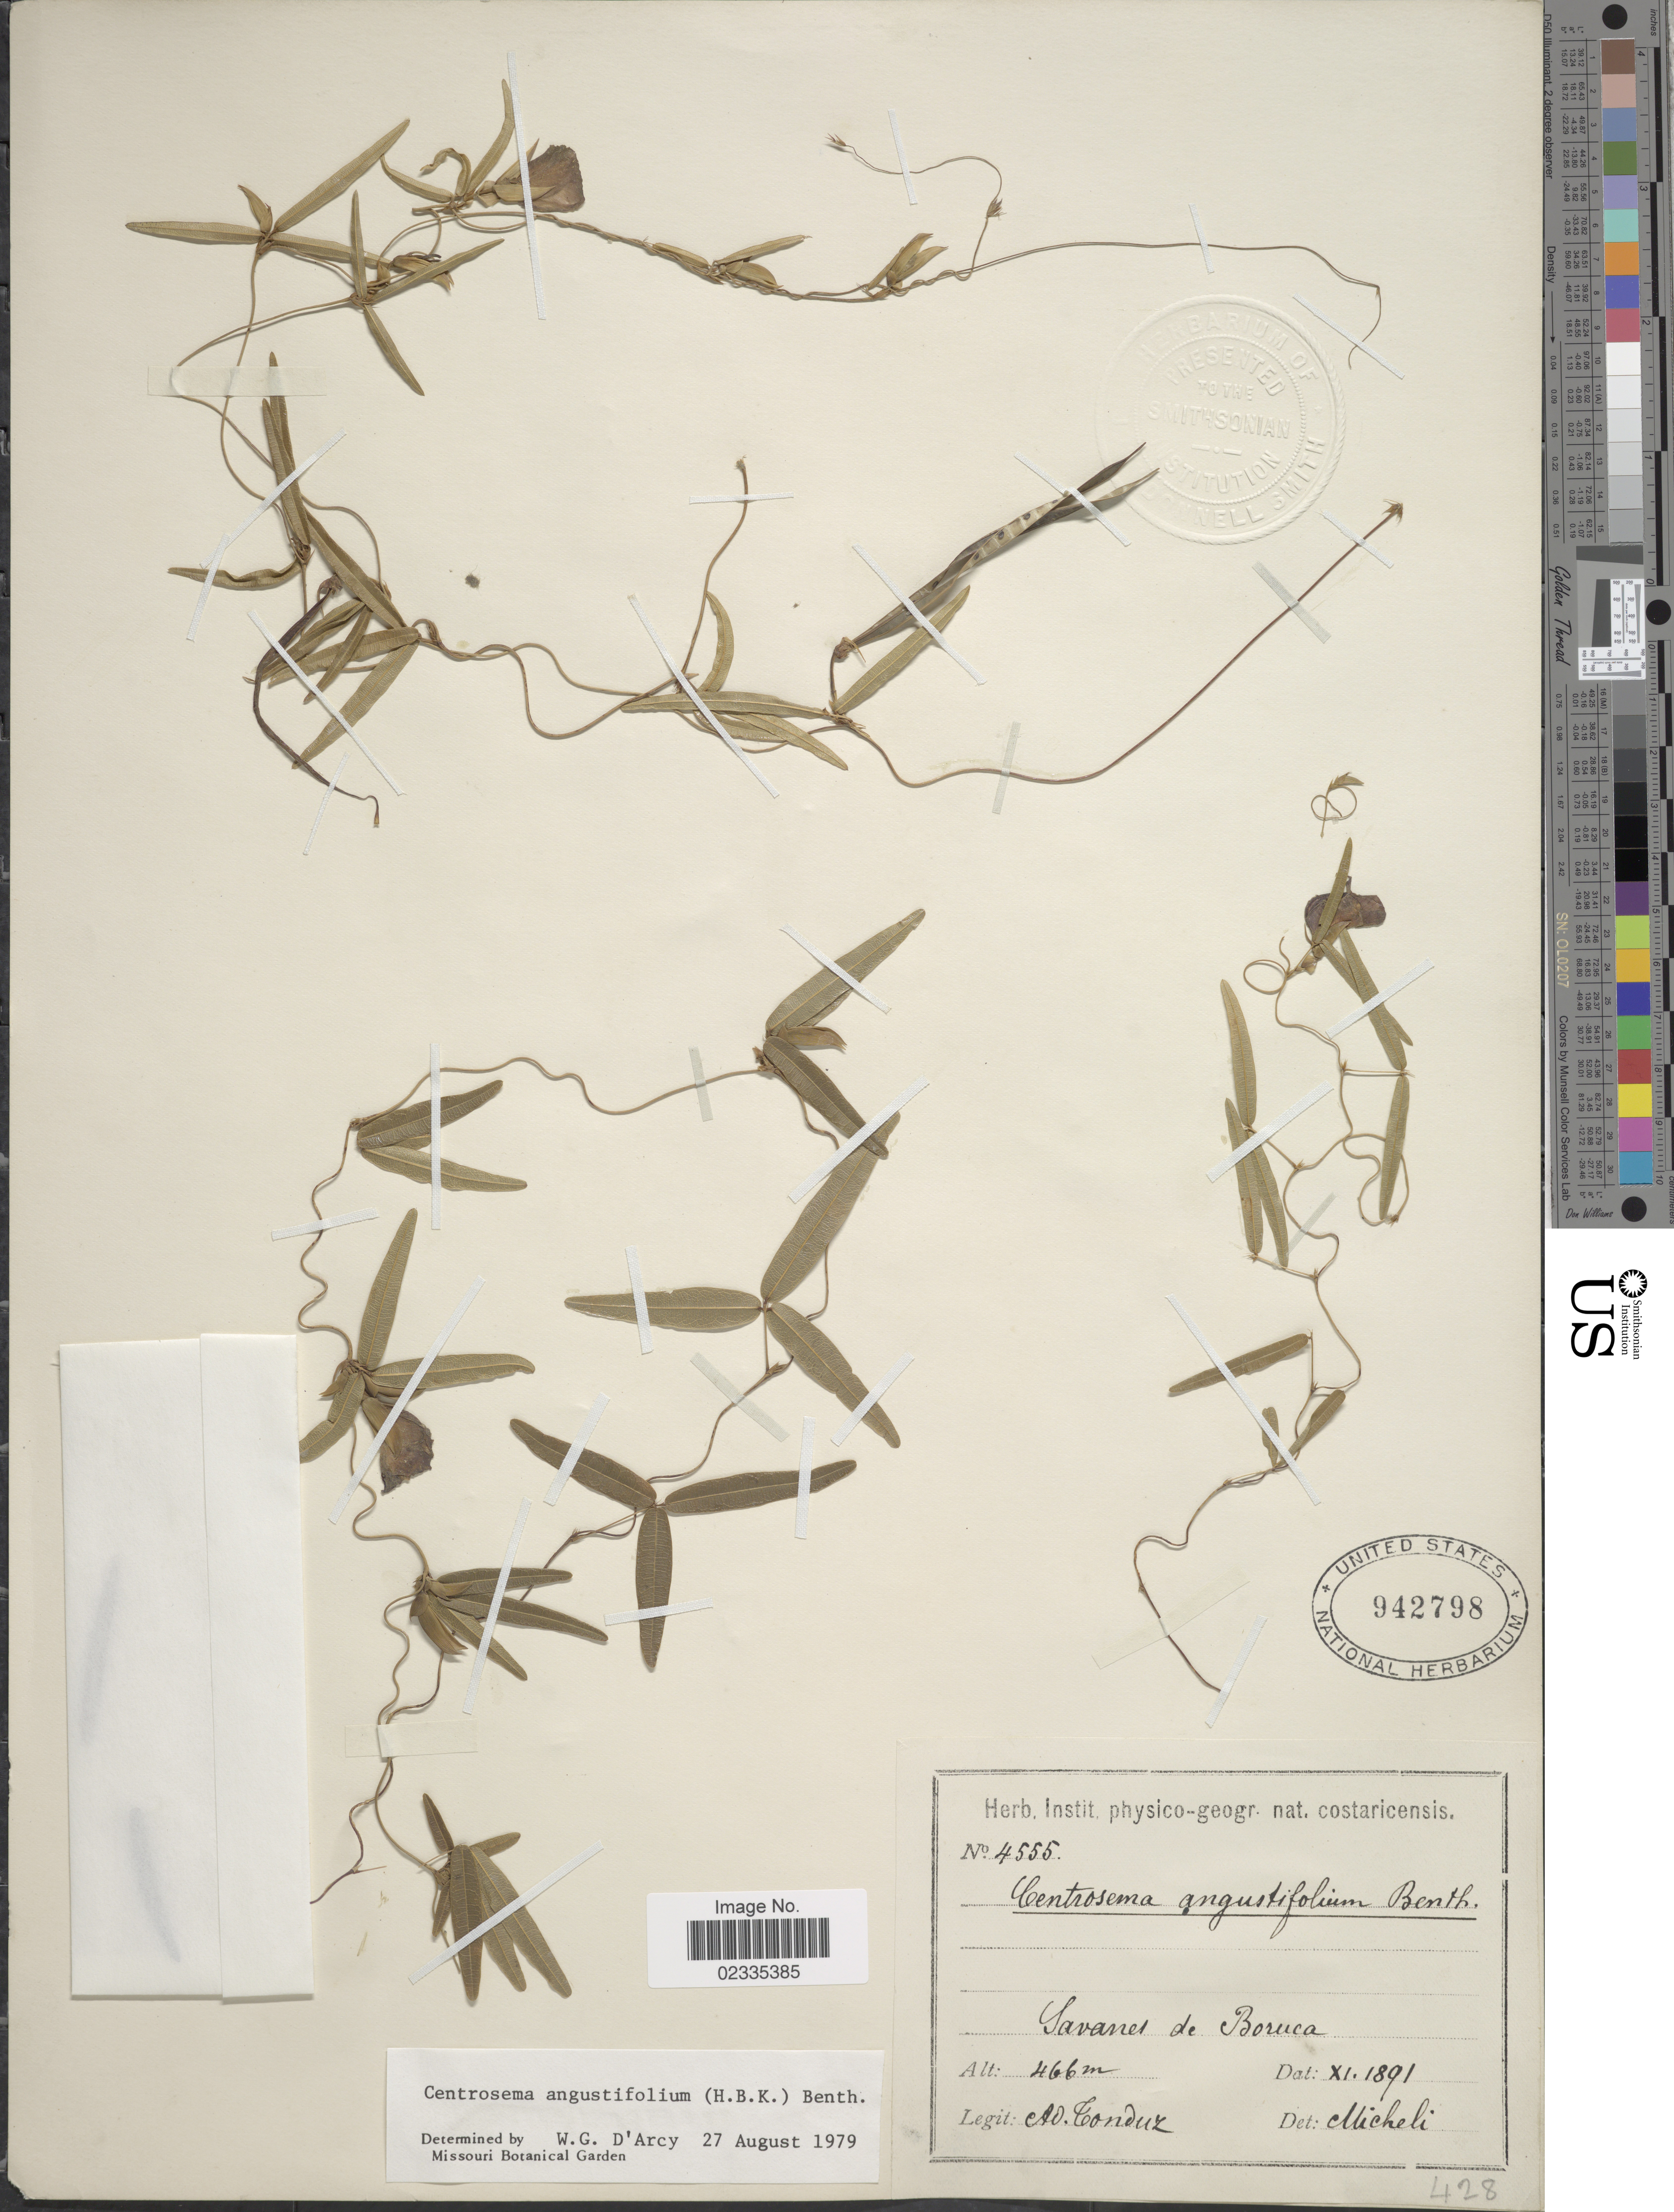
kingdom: Plantae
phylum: Tracheophyta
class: Magnoliopsida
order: Fabales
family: Fabaceae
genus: Centrosema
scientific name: Centrosema angustifolium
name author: (Kunth) Benth.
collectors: A. Tonduz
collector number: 4555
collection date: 1891-11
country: Costa Rica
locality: Savanes de Boruca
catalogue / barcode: US 942798